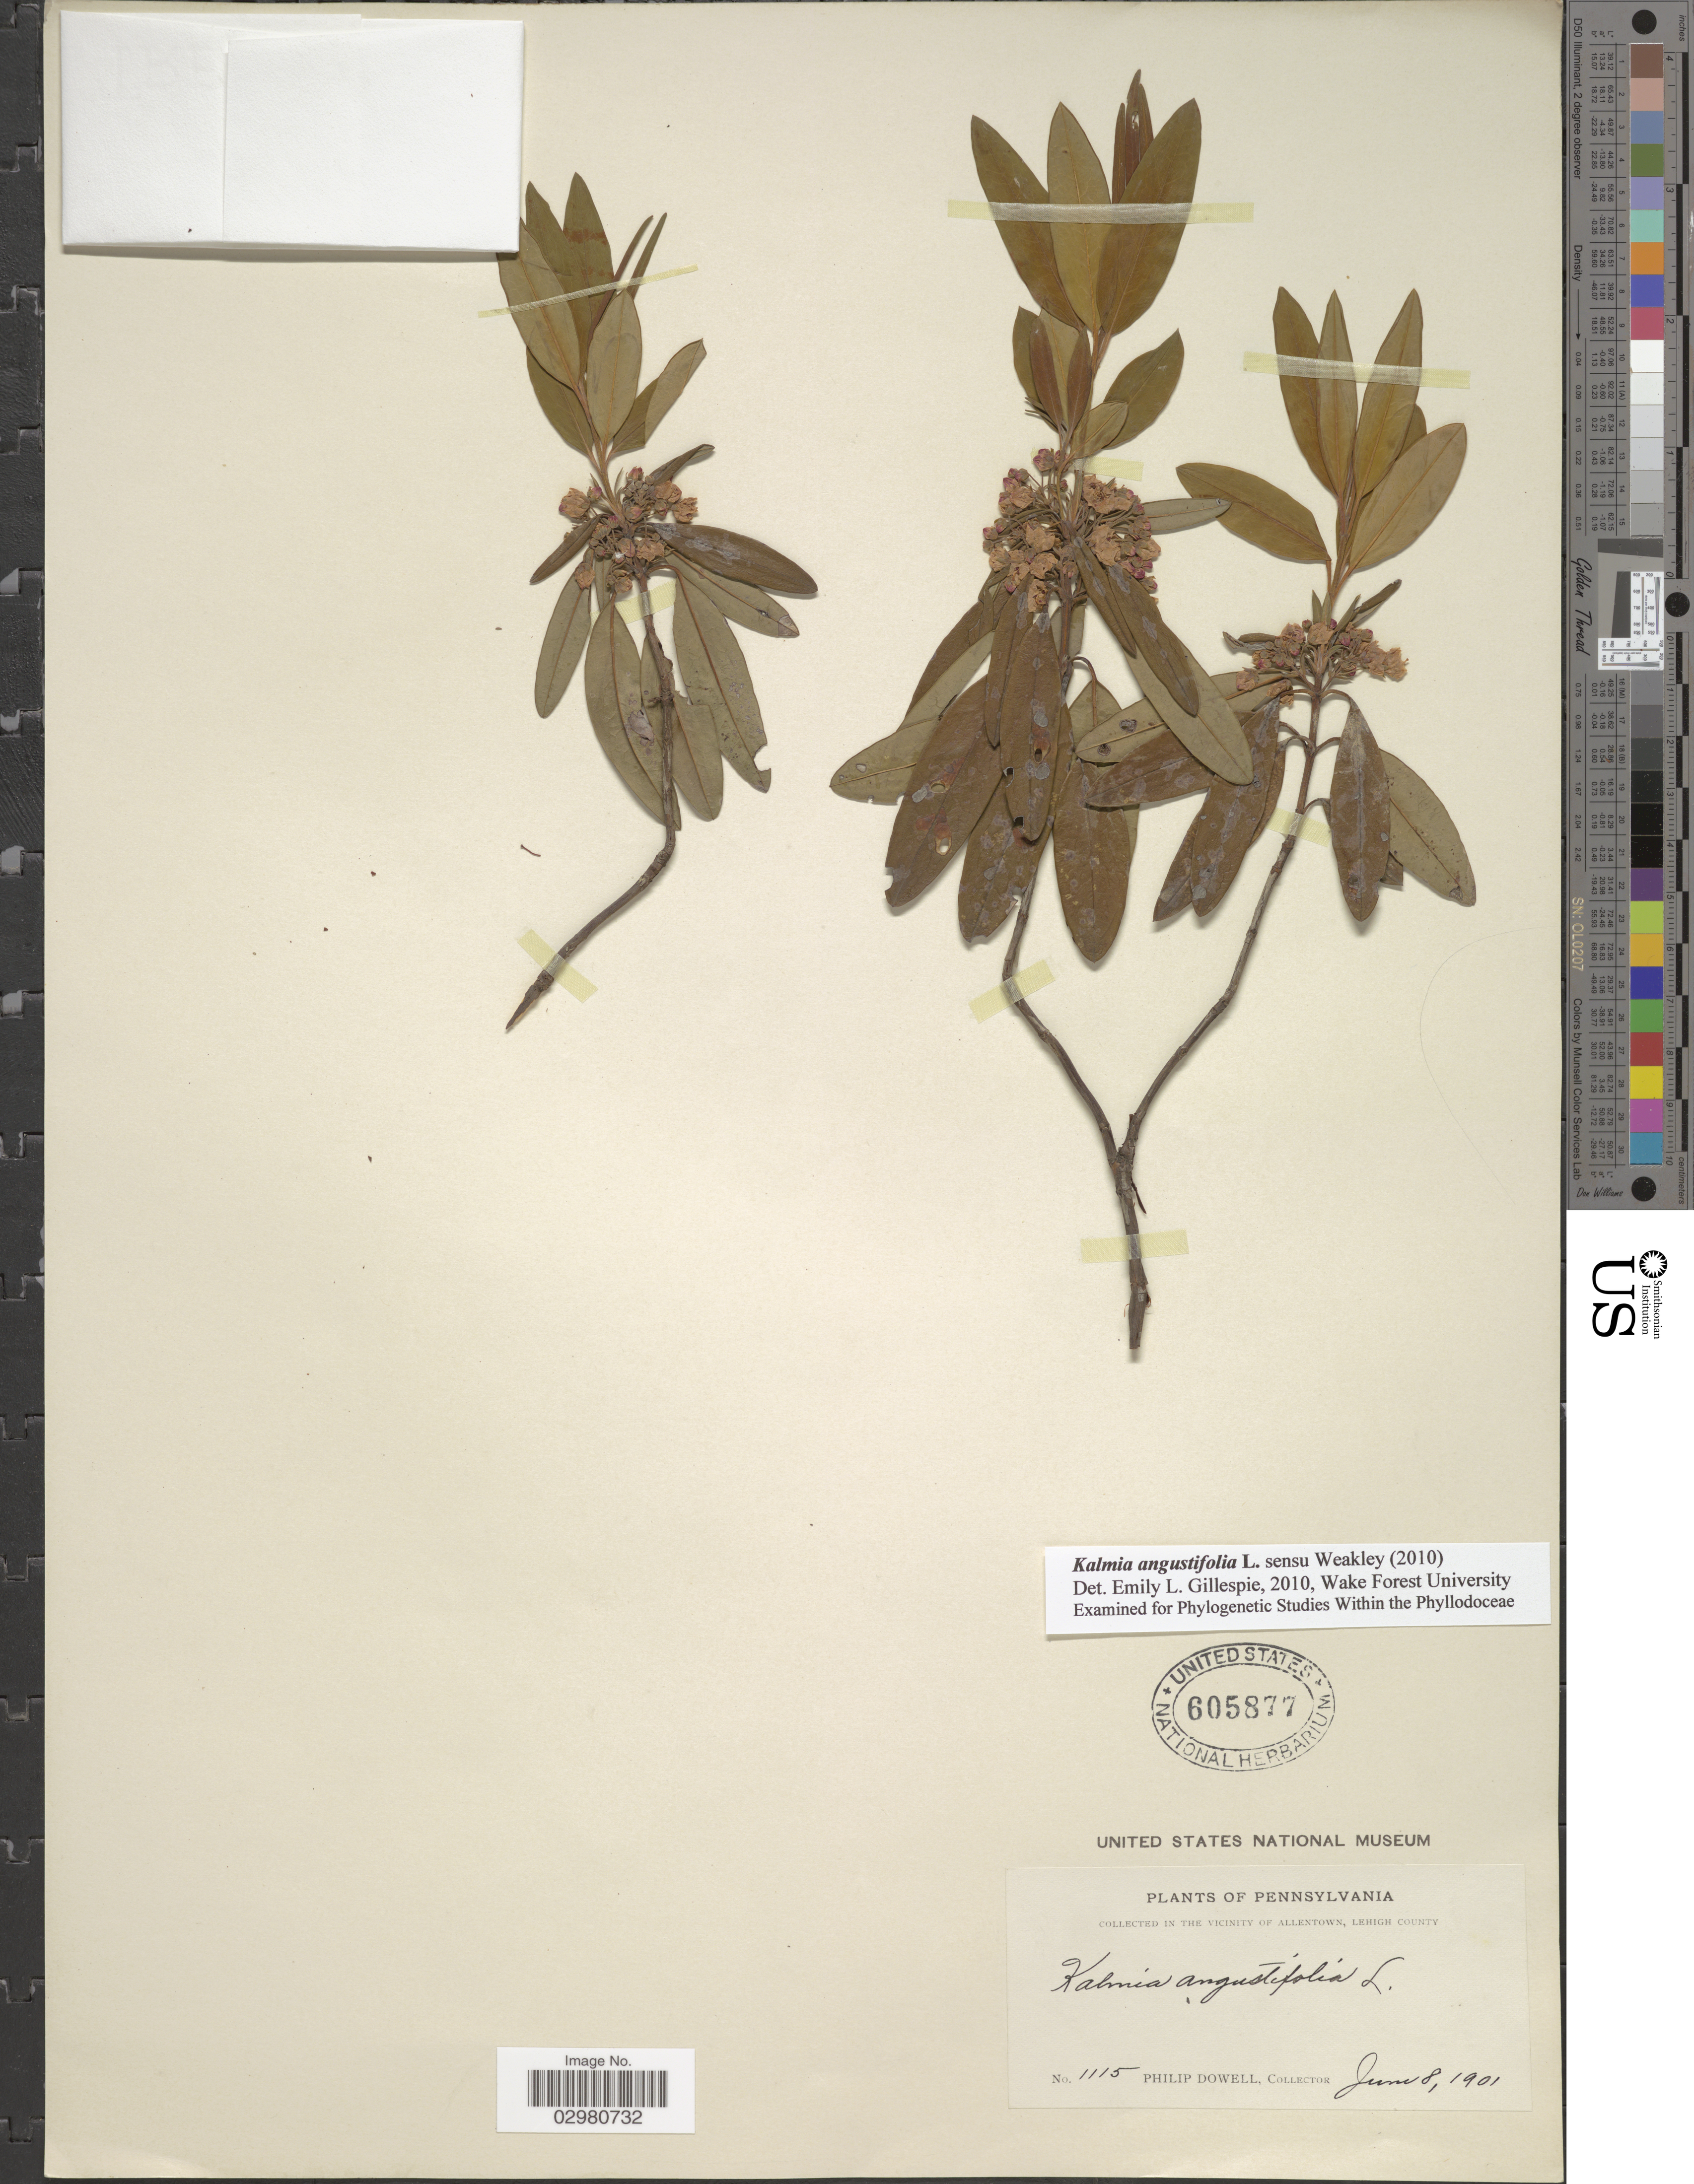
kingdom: Plantae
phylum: Tracheophyta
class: Magnoliopsida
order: Ericales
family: Ericaceae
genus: Kalmia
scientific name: Kalmia angustifolia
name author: L.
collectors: P. Dowell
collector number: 1115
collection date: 1901-06-08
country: United States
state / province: Pennsylvania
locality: In the vicinity of Allentown, Lehigh County.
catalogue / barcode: US 605877